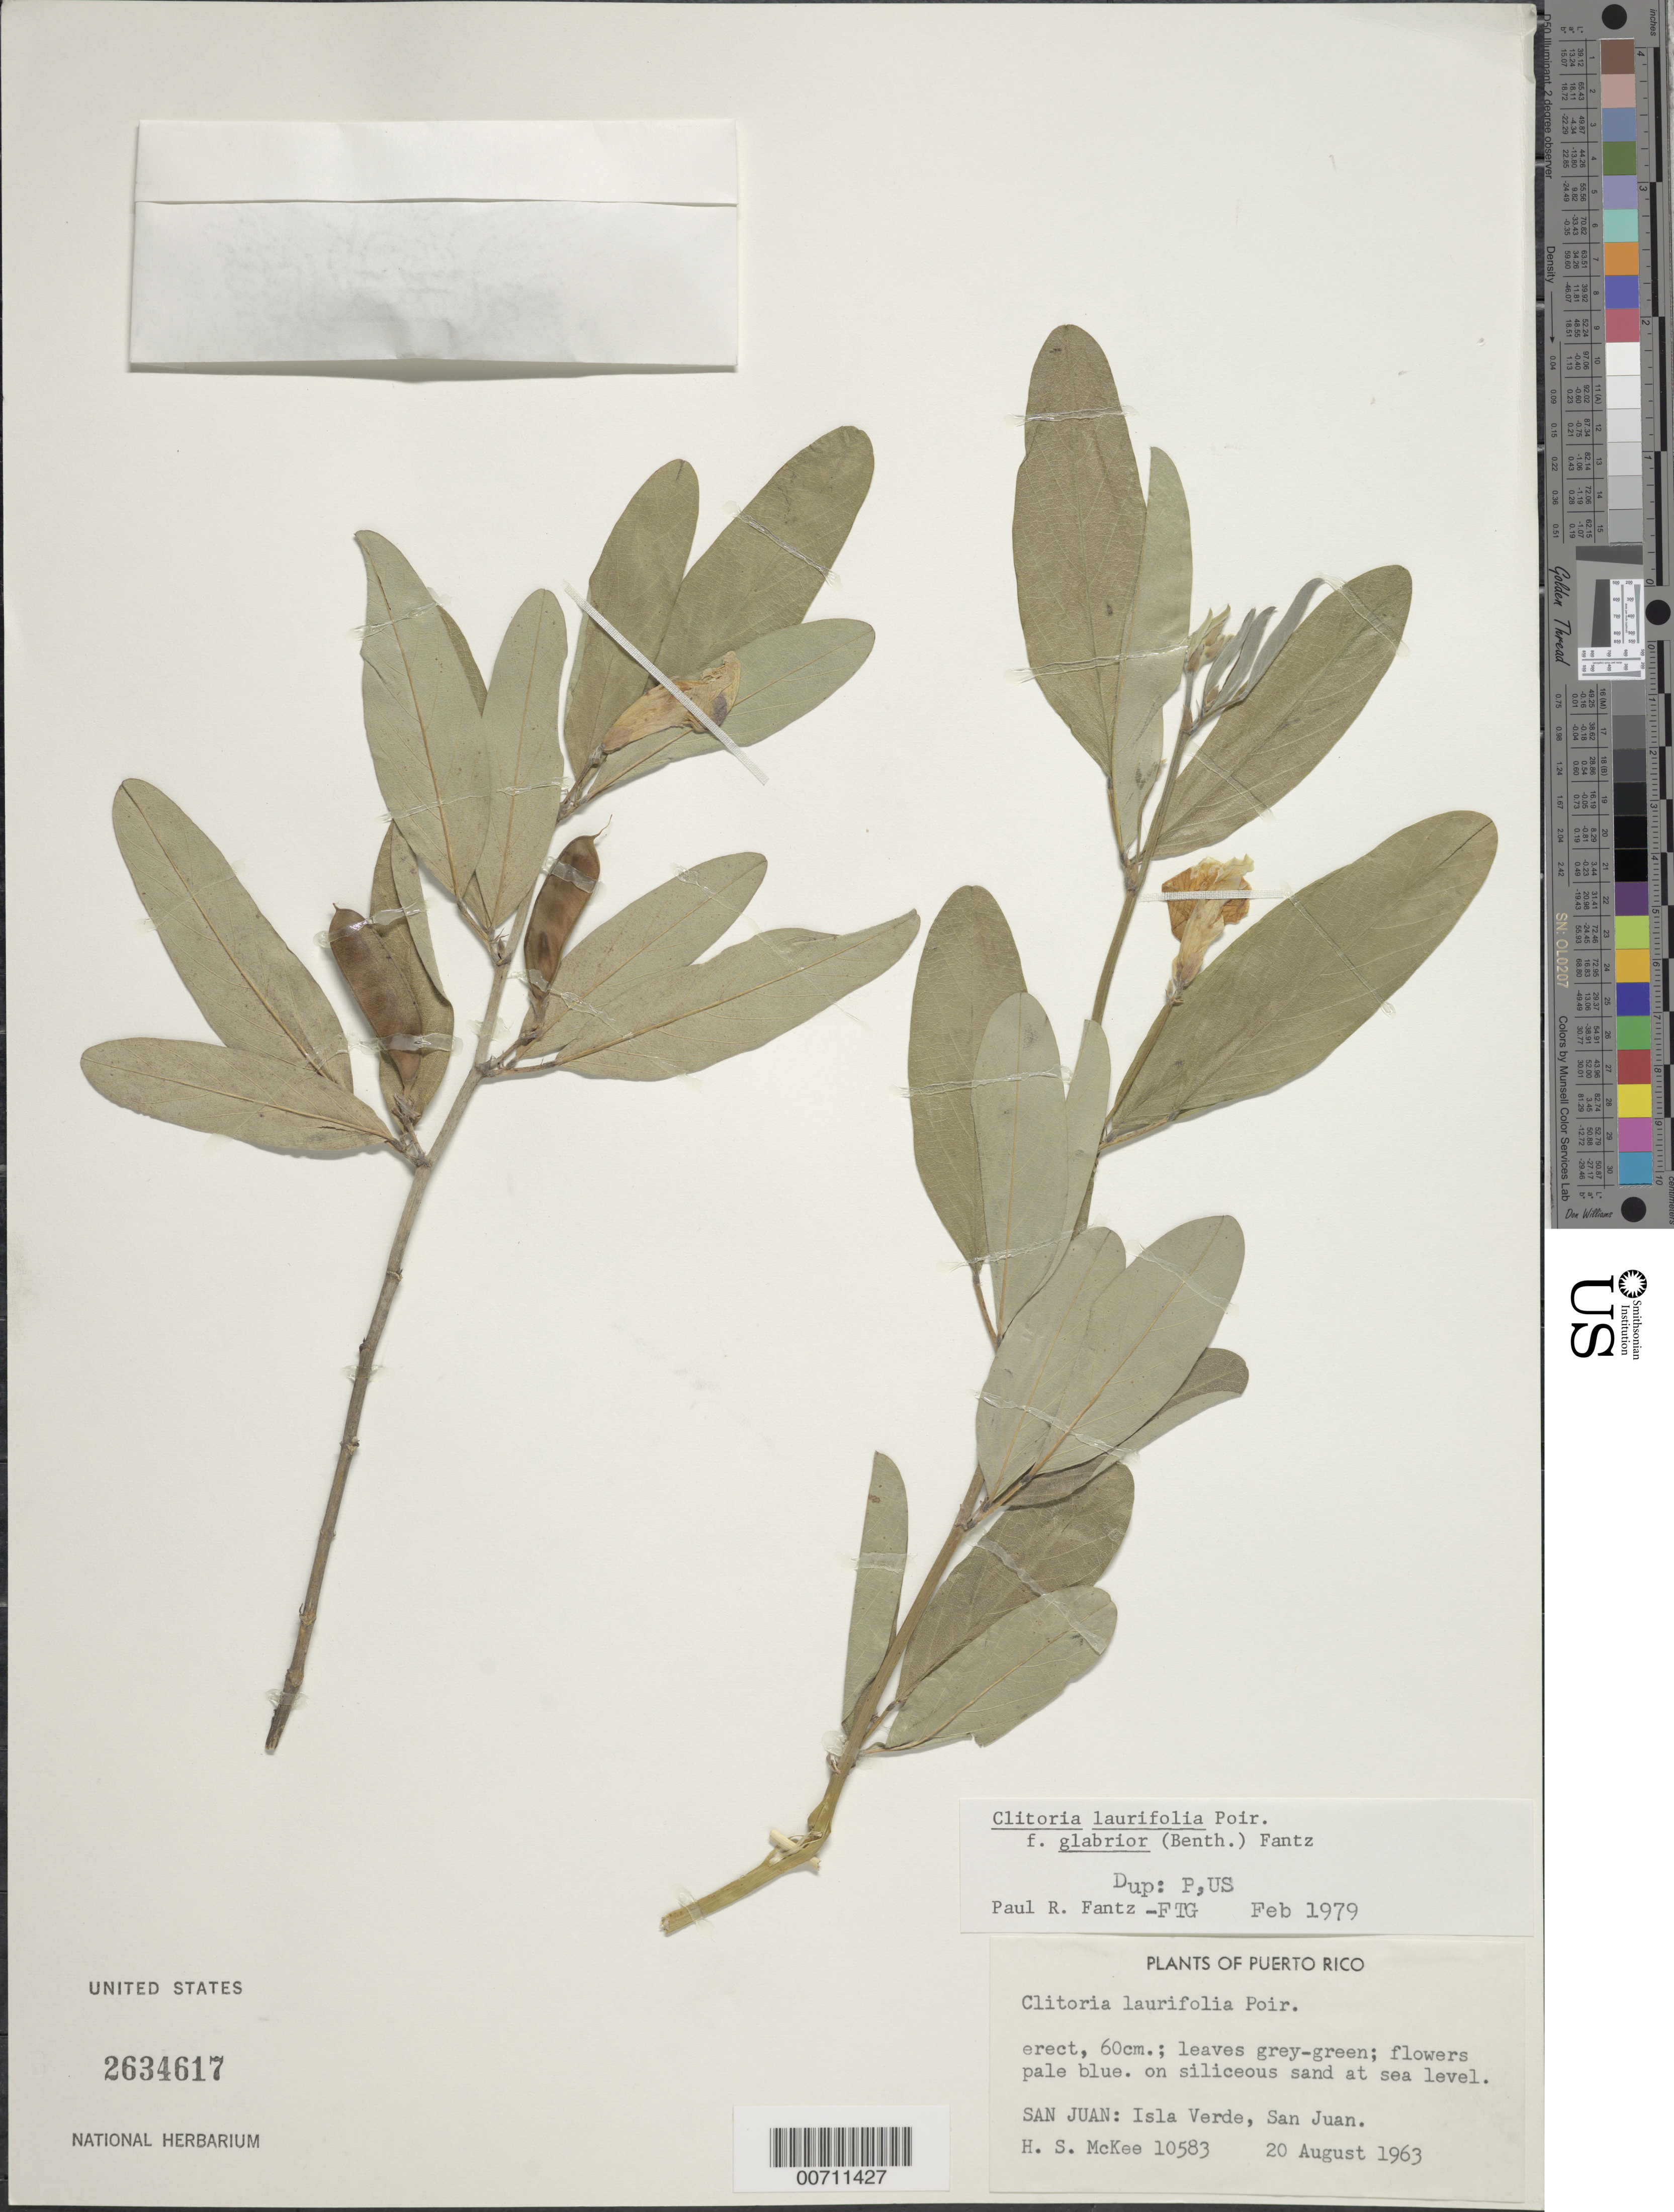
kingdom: Plantae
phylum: Tracheophyta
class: Magnoliopsida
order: Fabales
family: Fabaceae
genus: Clitoria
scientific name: Clitoria laurifolia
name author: Poir.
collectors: H. S. MacKee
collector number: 10583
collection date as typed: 20 Aug 1963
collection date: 1963-08-20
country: Puerto Rico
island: Greater Antilles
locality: San Juan: Isla Verde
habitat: On siliceous sand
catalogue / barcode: US 2634617